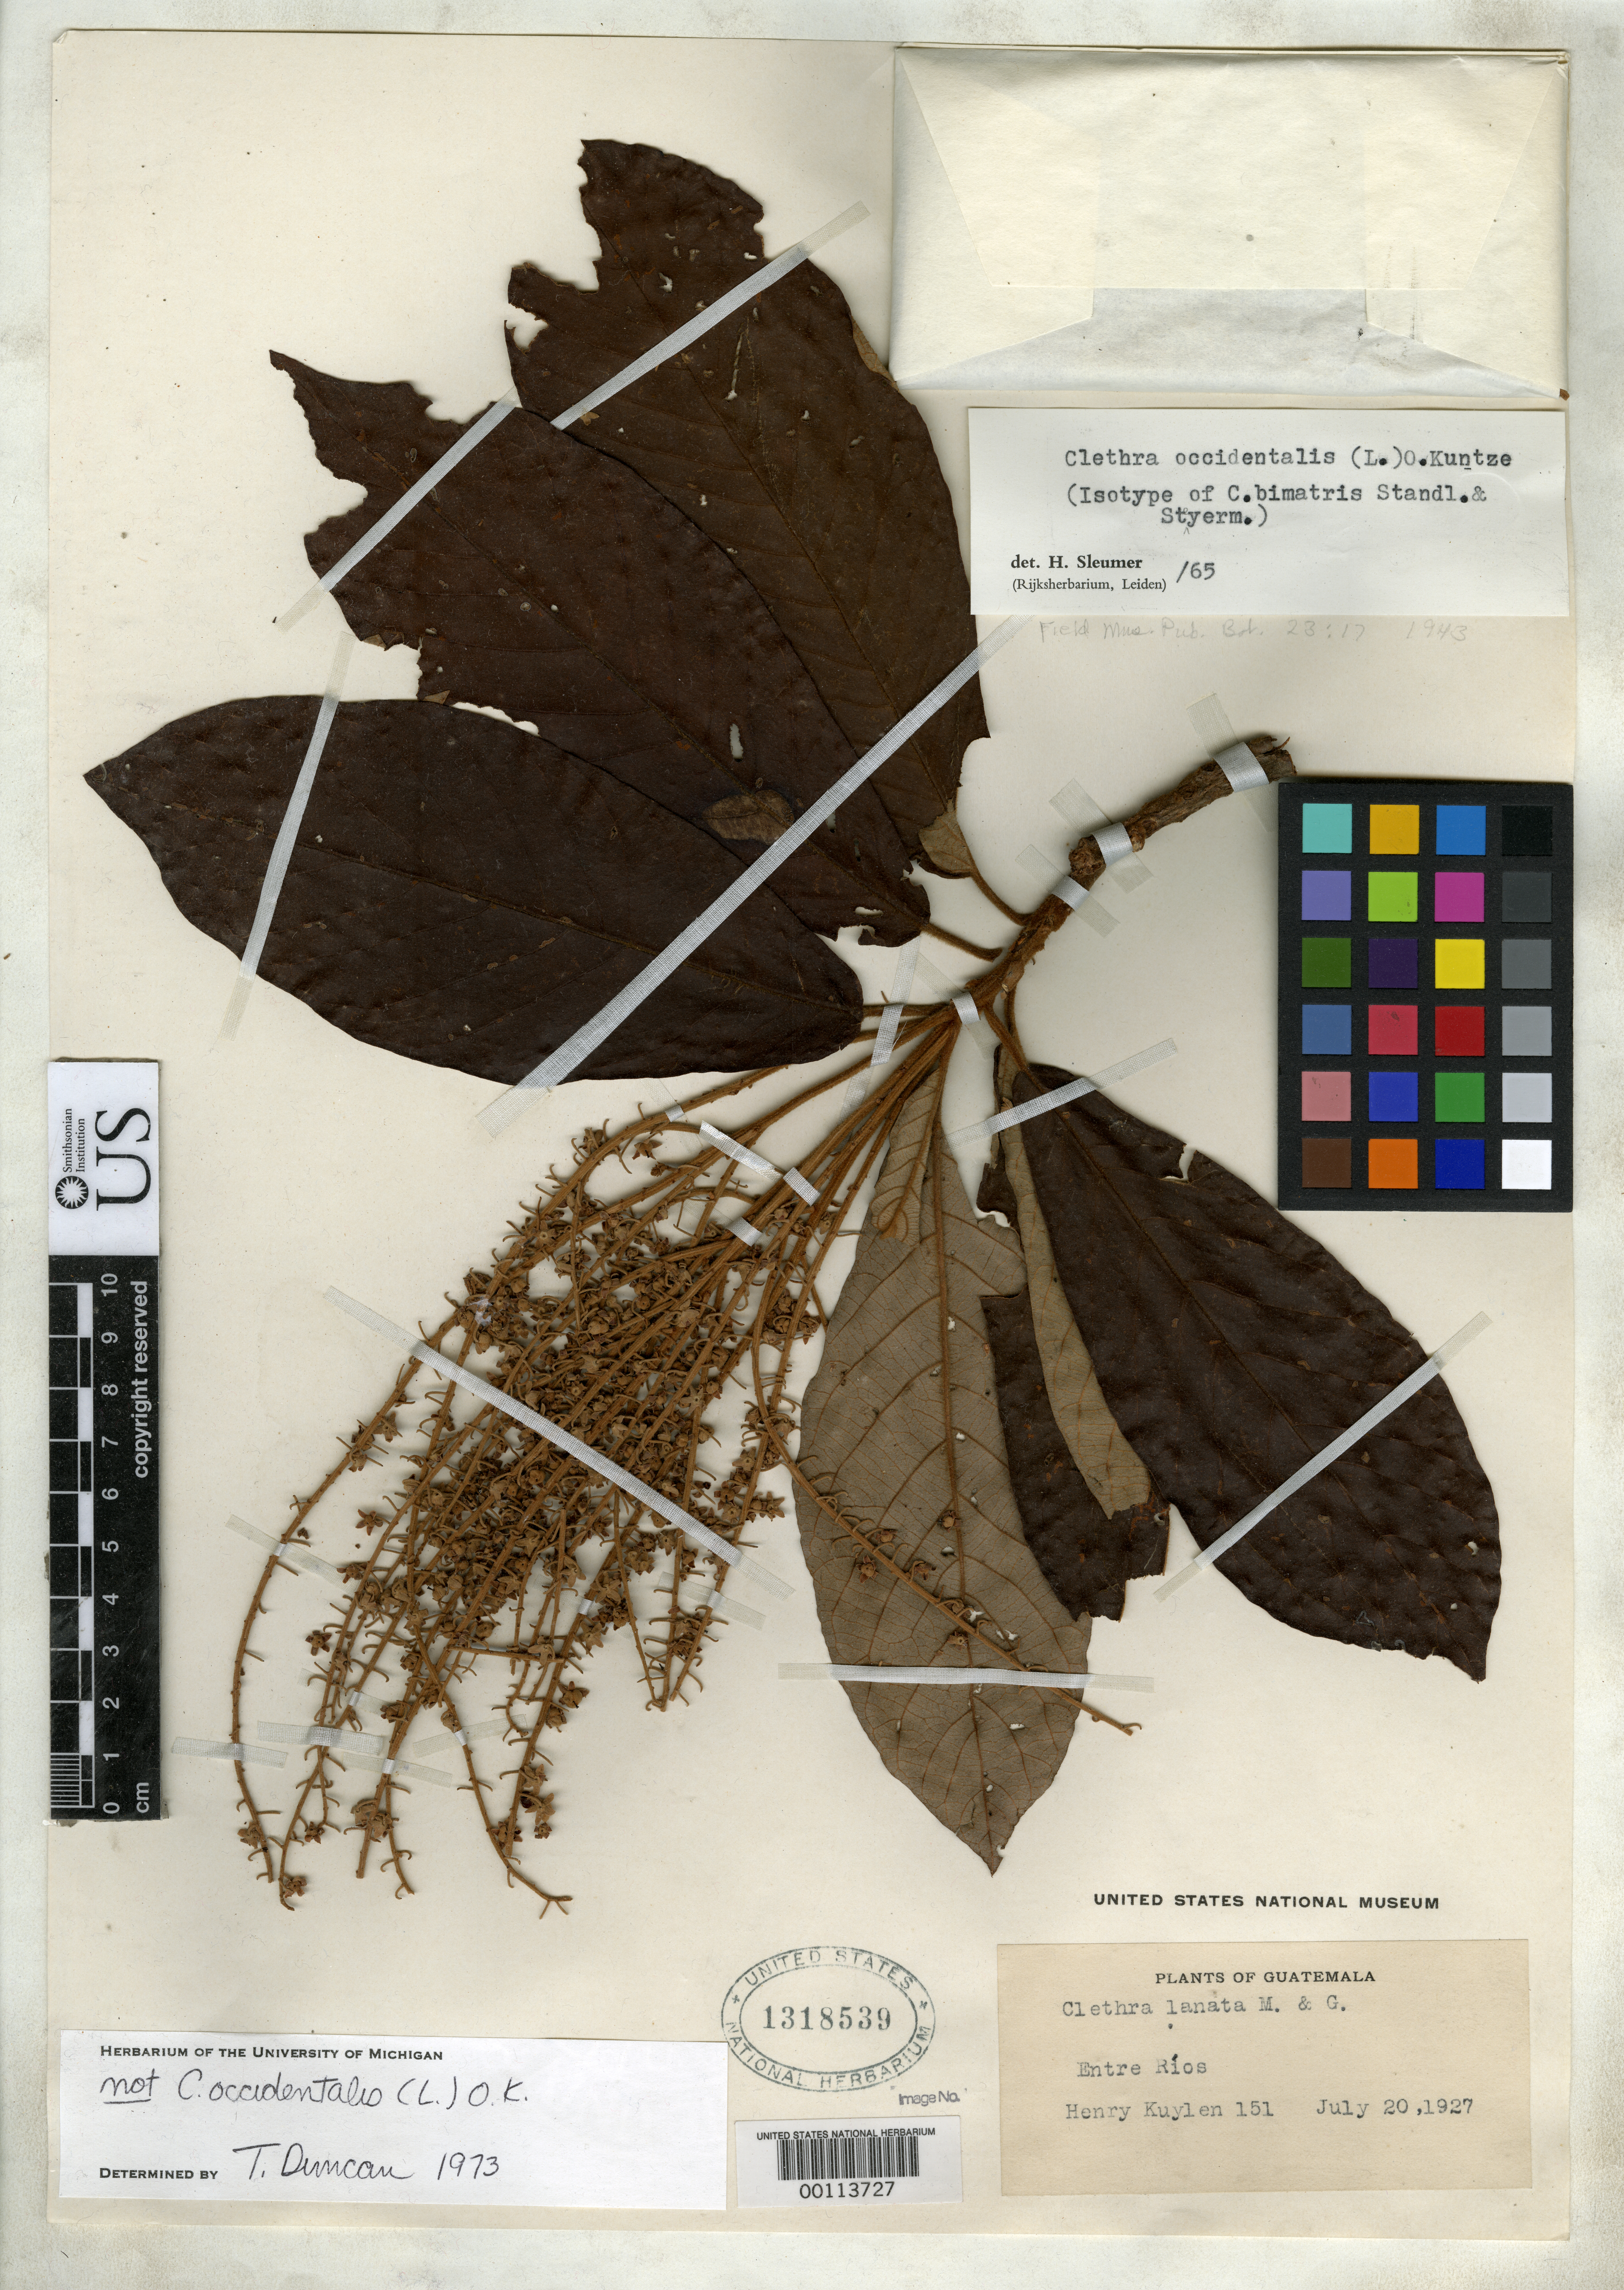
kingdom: Plantae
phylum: Tracheophyta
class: Magnoliopsida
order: Ericales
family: Clethraceae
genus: Clethra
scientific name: Clethra bimatris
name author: Standl. & Steyerm.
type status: Isotype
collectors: H. Kuylen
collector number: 151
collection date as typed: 20 Jul 1927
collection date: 1927-07-20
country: Guatemala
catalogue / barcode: US 1318539